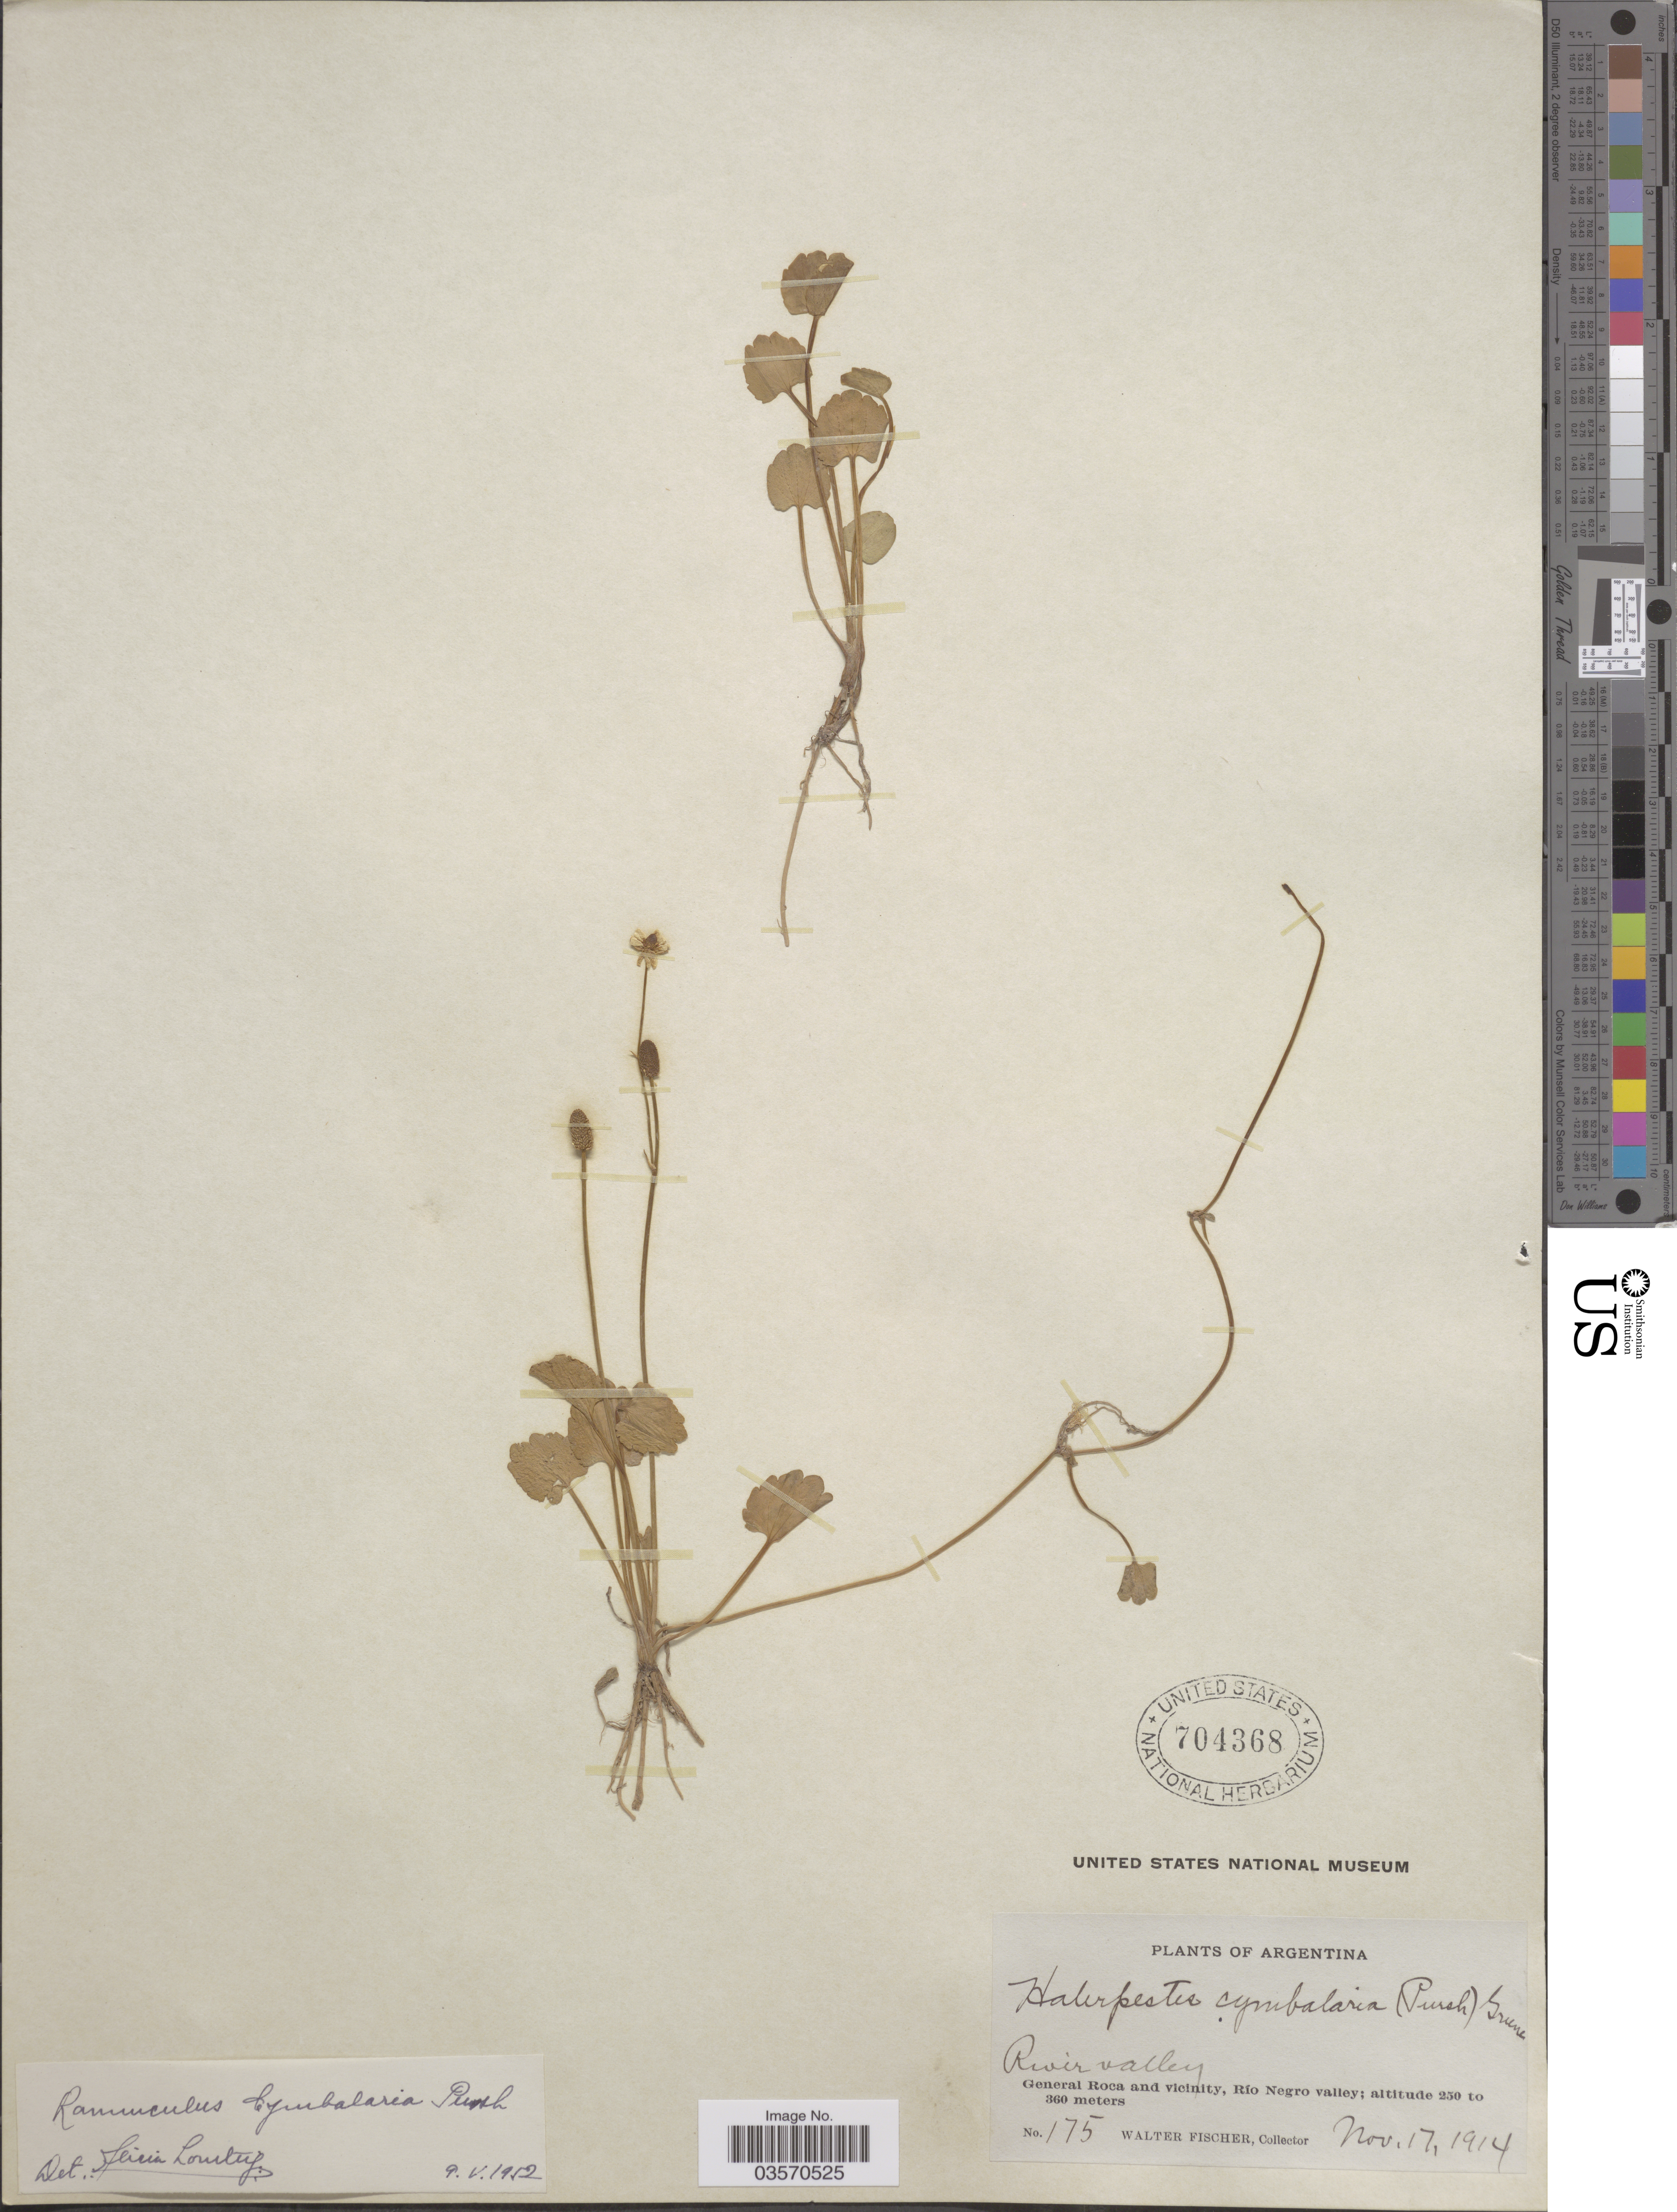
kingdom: Plantae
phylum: Tracheophyta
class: Magnoliopsida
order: Ranunculales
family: Ranunculaceae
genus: Halerpestes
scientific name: Halerpestes cymbalaria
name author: (Pursh) Greene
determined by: Strong, M. T., (US), Smithsonian Institution - National Museum of Natural History (UNITED STATES)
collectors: W. Fischer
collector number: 175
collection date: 1914-11-17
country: Argentina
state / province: Rio Negro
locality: River valley. General Roca and vicinity, Río Negro valley.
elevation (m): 250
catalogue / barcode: US 704368